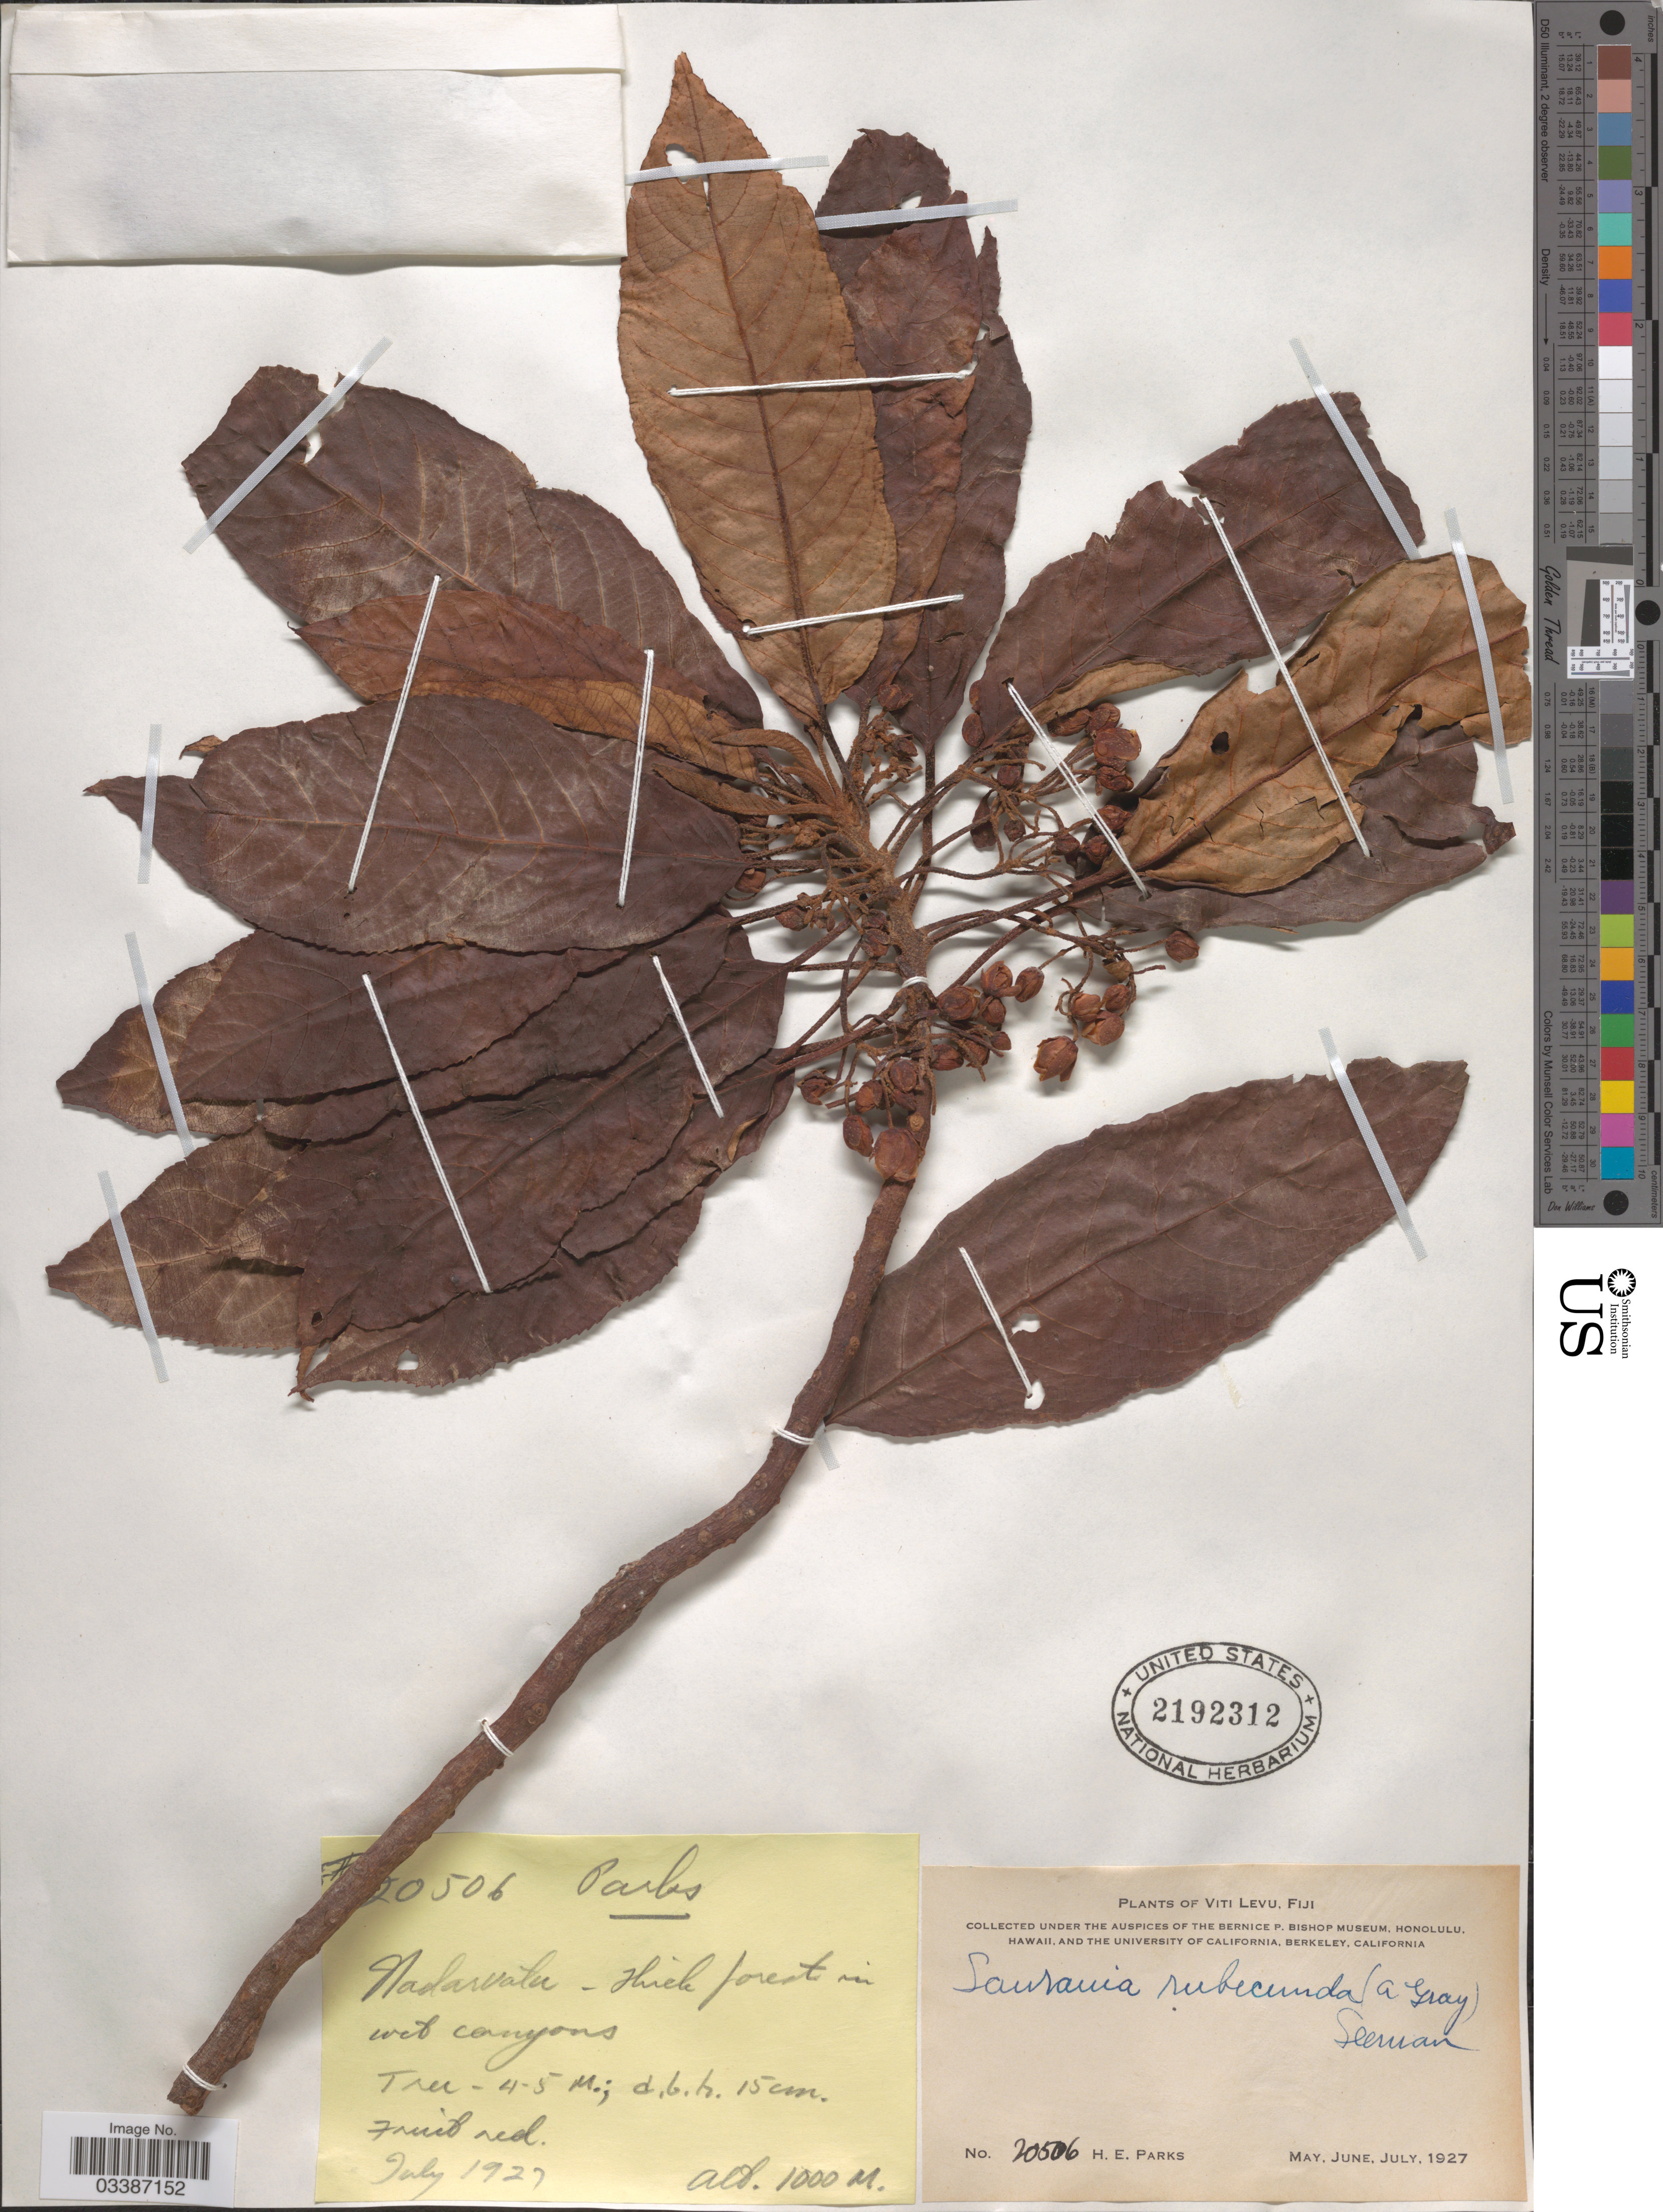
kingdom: Plantae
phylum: Tracheophyta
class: Magnoliopsida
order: Ericales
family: Actinidiaceae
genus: Saurauia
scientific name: Saurauia rubicunda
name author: Seem.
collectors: H. E. Parks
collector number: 20506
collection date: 1927-07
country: Fiji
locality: Viti Levu. Nadarvatu.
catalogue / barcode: US 2192312